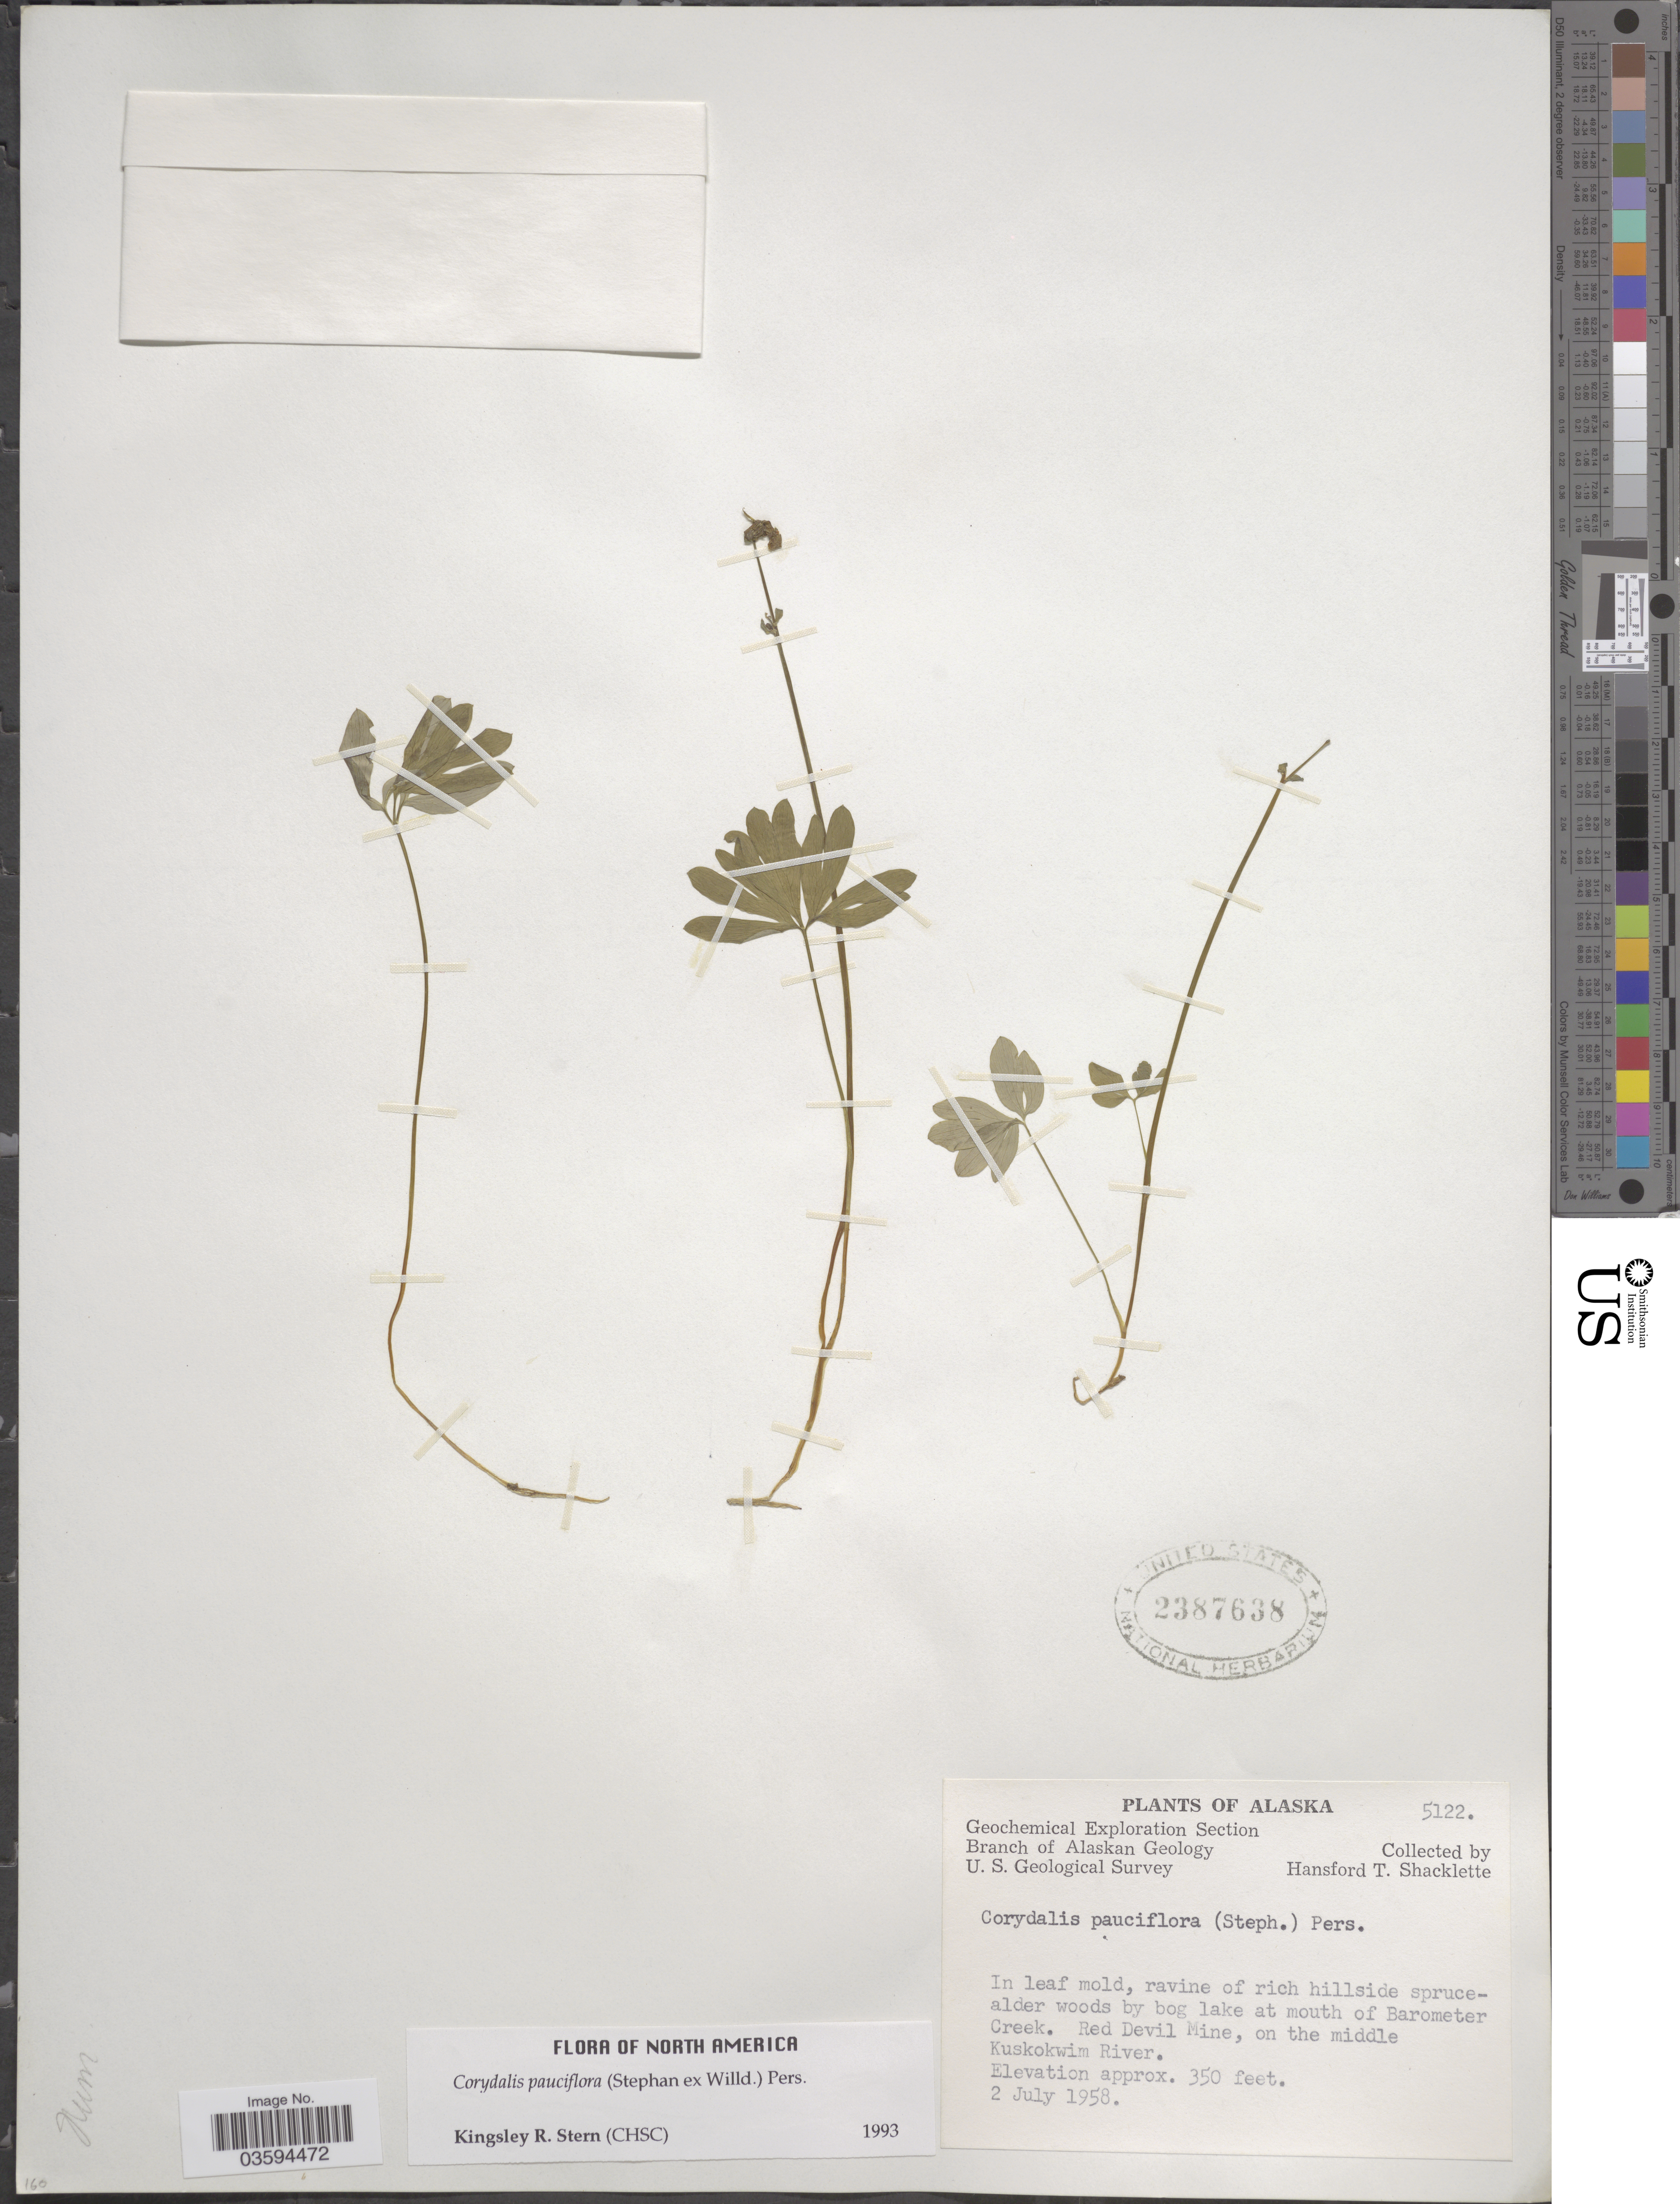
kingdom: Plantae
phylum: Tracheophyta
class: Magnoliopsida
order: Ranunculales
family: Papaveraceae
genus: Corydalis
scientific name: Corydalis pauciflora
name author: (Stephan) Pers.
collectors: H. Shacklette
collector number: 5122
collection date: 1958-07-02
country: United States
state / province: Alaska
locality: Mouth of Barometer Creek. Red Devil Mine, on the middle Kuskokwim River.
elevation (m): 107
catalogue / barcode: US 2387638